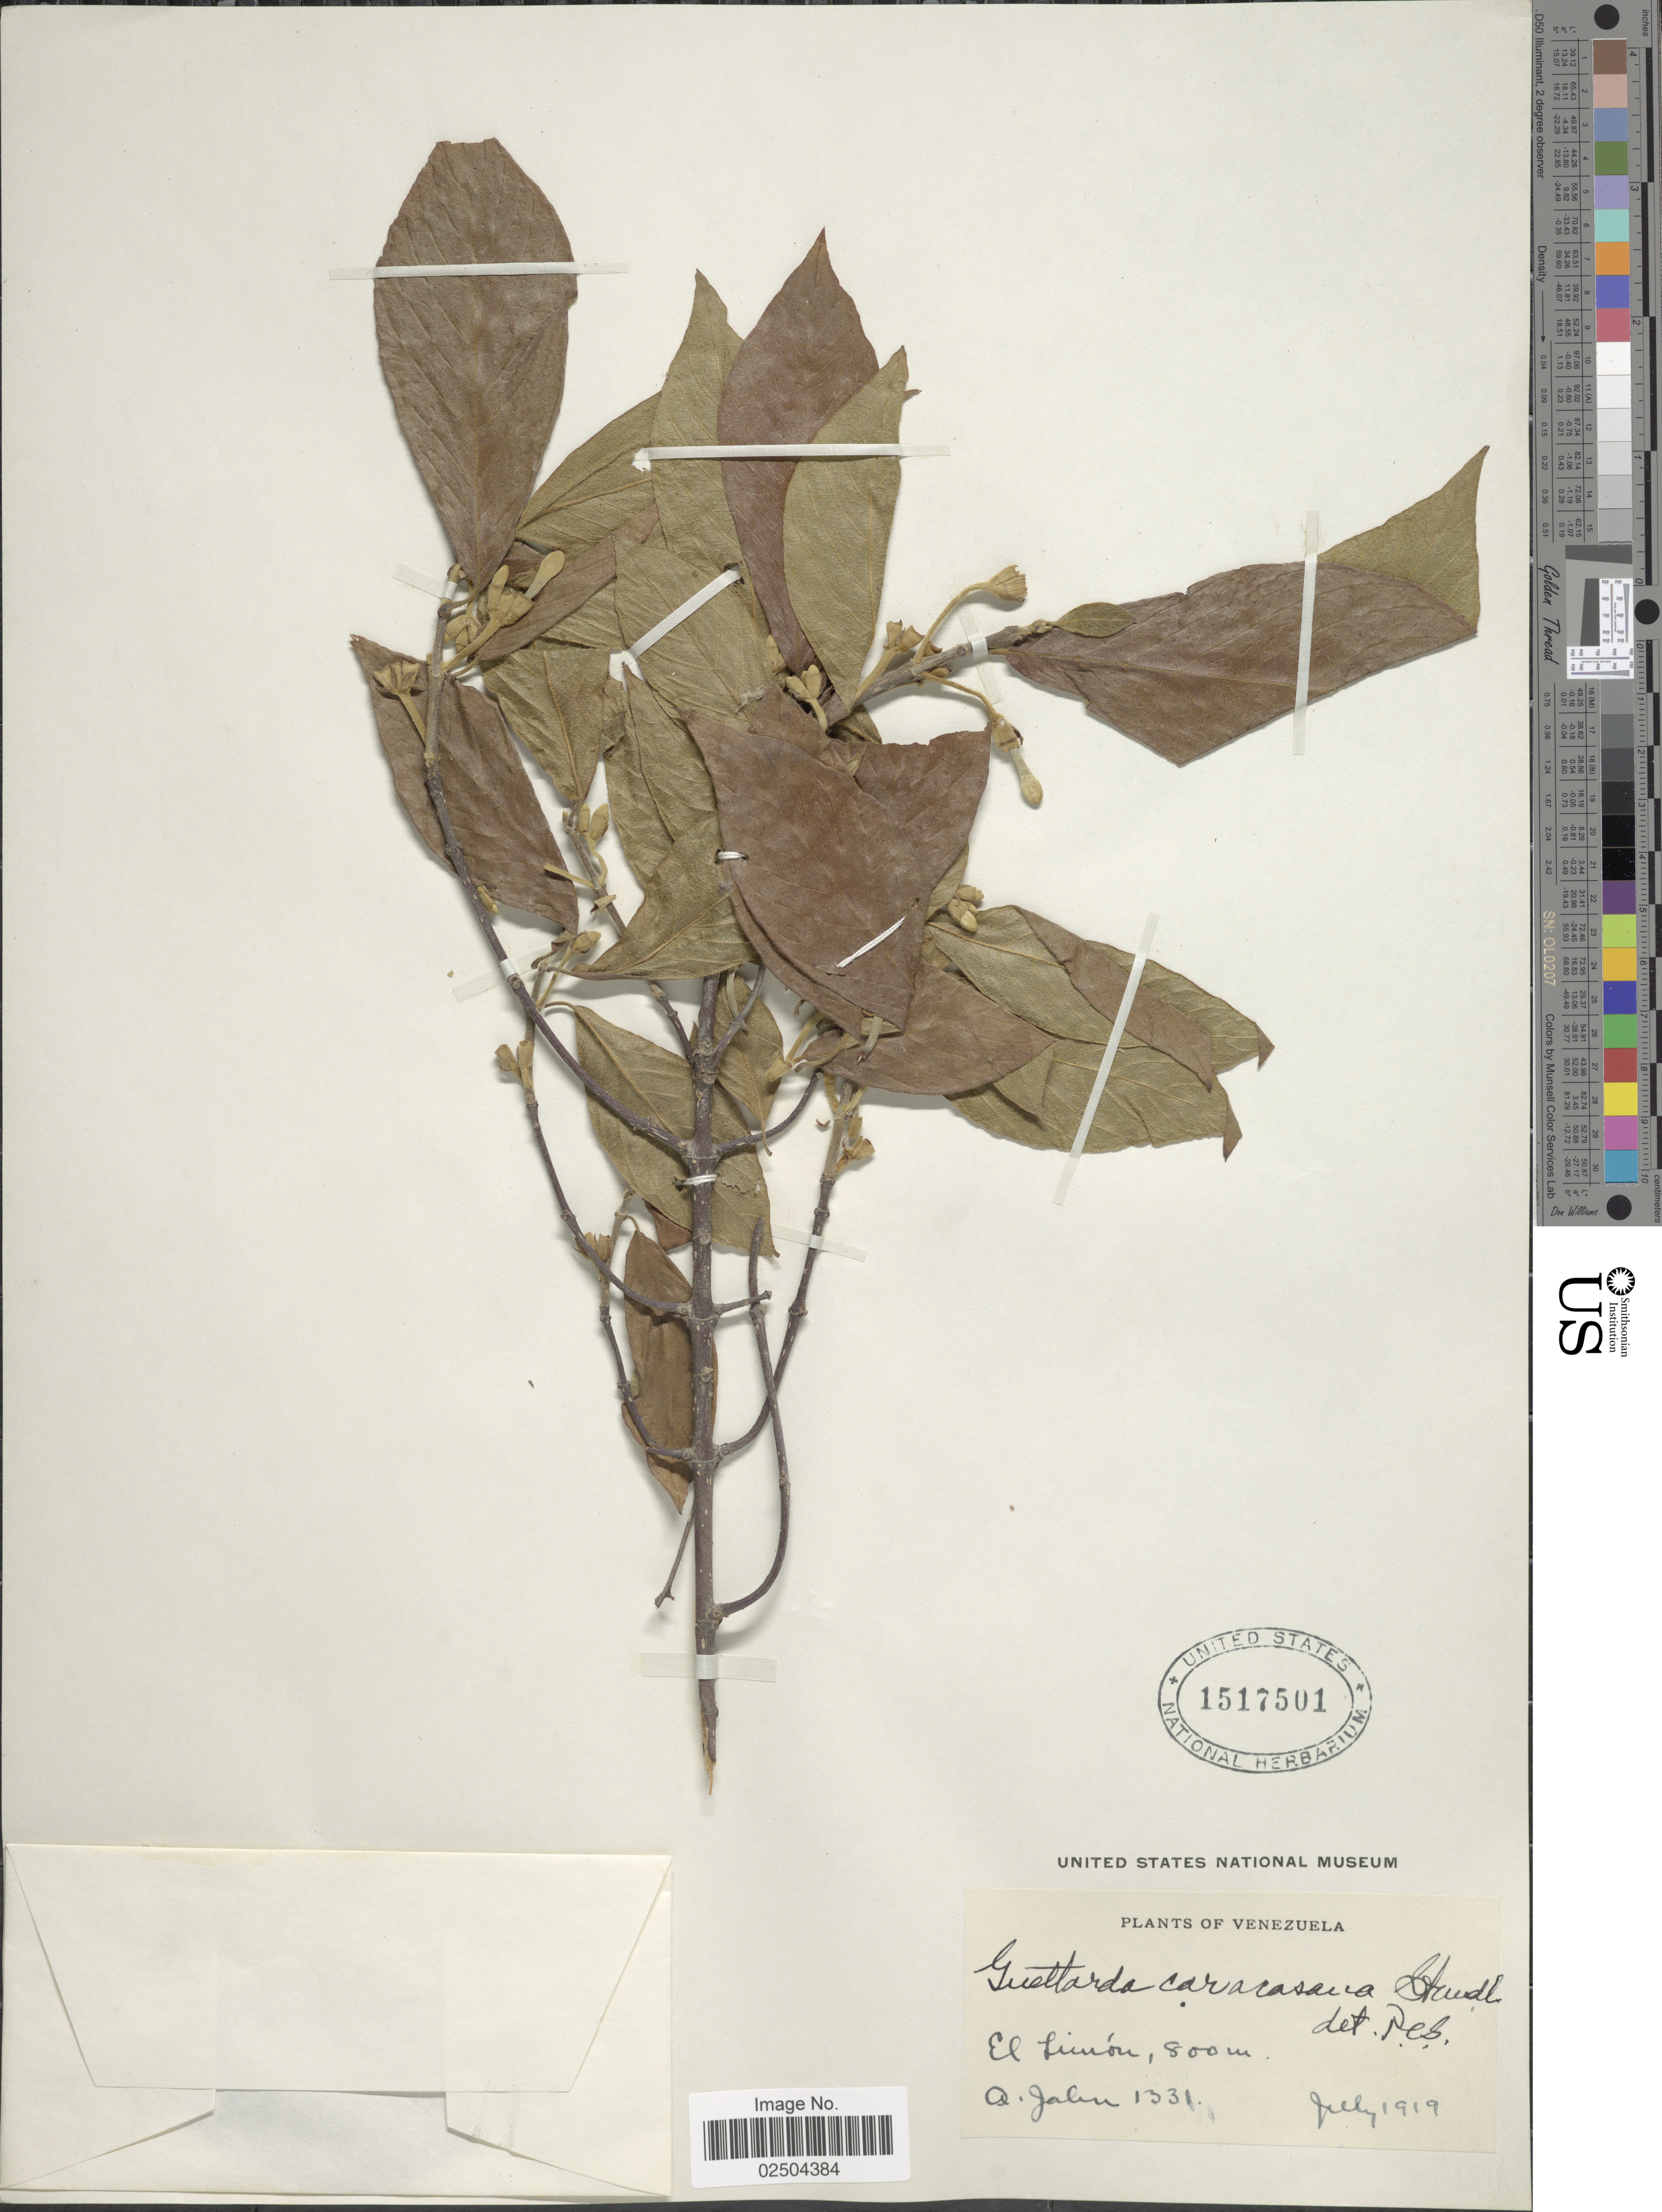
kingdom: Plantae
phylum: Tracheophyta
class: Magnoliopsida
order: Gentianales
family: Rubiaceae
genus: Guettarda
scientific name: Guettarda caracasana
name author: Standl. in Pittier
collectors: A. Jahn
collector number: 1331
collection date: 1919-08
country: Venezuela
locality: El Limon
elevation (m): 800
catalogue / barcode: US 1517501